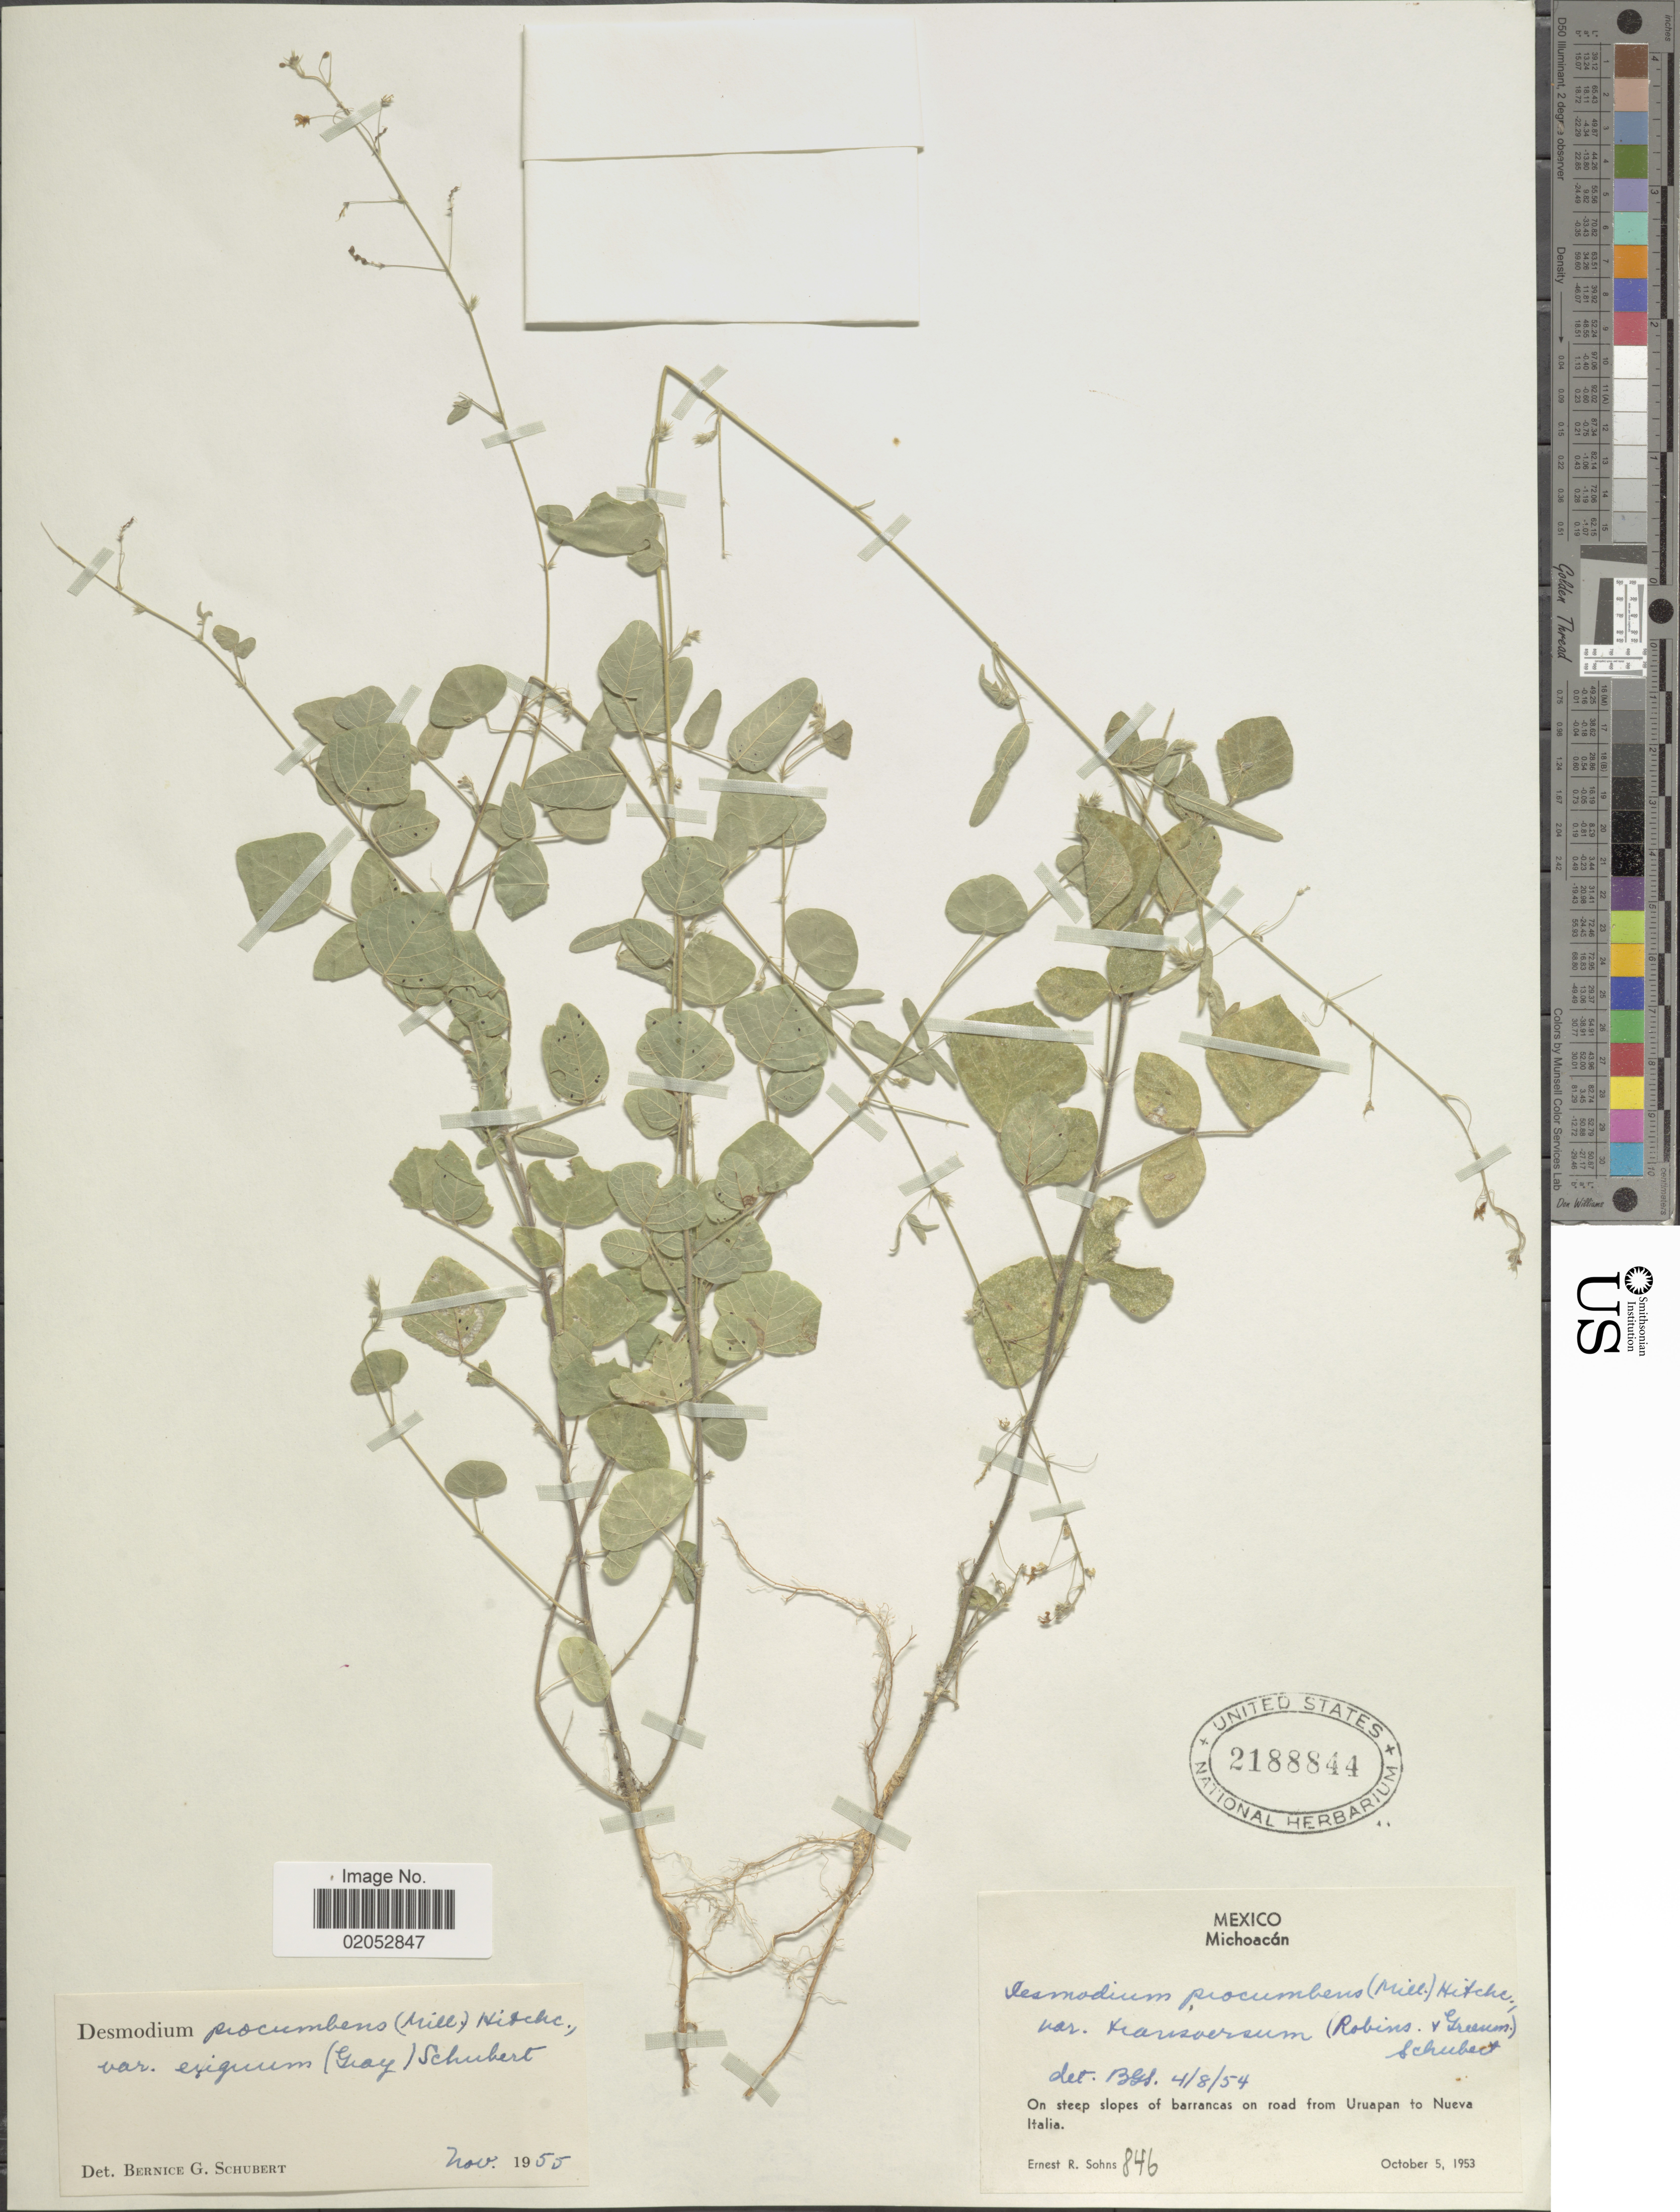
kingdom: Plantae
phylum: Tracheophyta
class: Magnoliopsida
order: Fabales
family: Fabaceae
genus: Desmodium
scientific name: Desmodium procumbens var. exiguum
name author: (A. Gray) B.G. Schub.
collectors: E. R. Sohns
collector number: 846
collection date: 1953-10-05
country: Mexico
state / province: Michoacán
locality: On road from Uruapan to Nueva Italia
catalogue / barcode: US 2188844